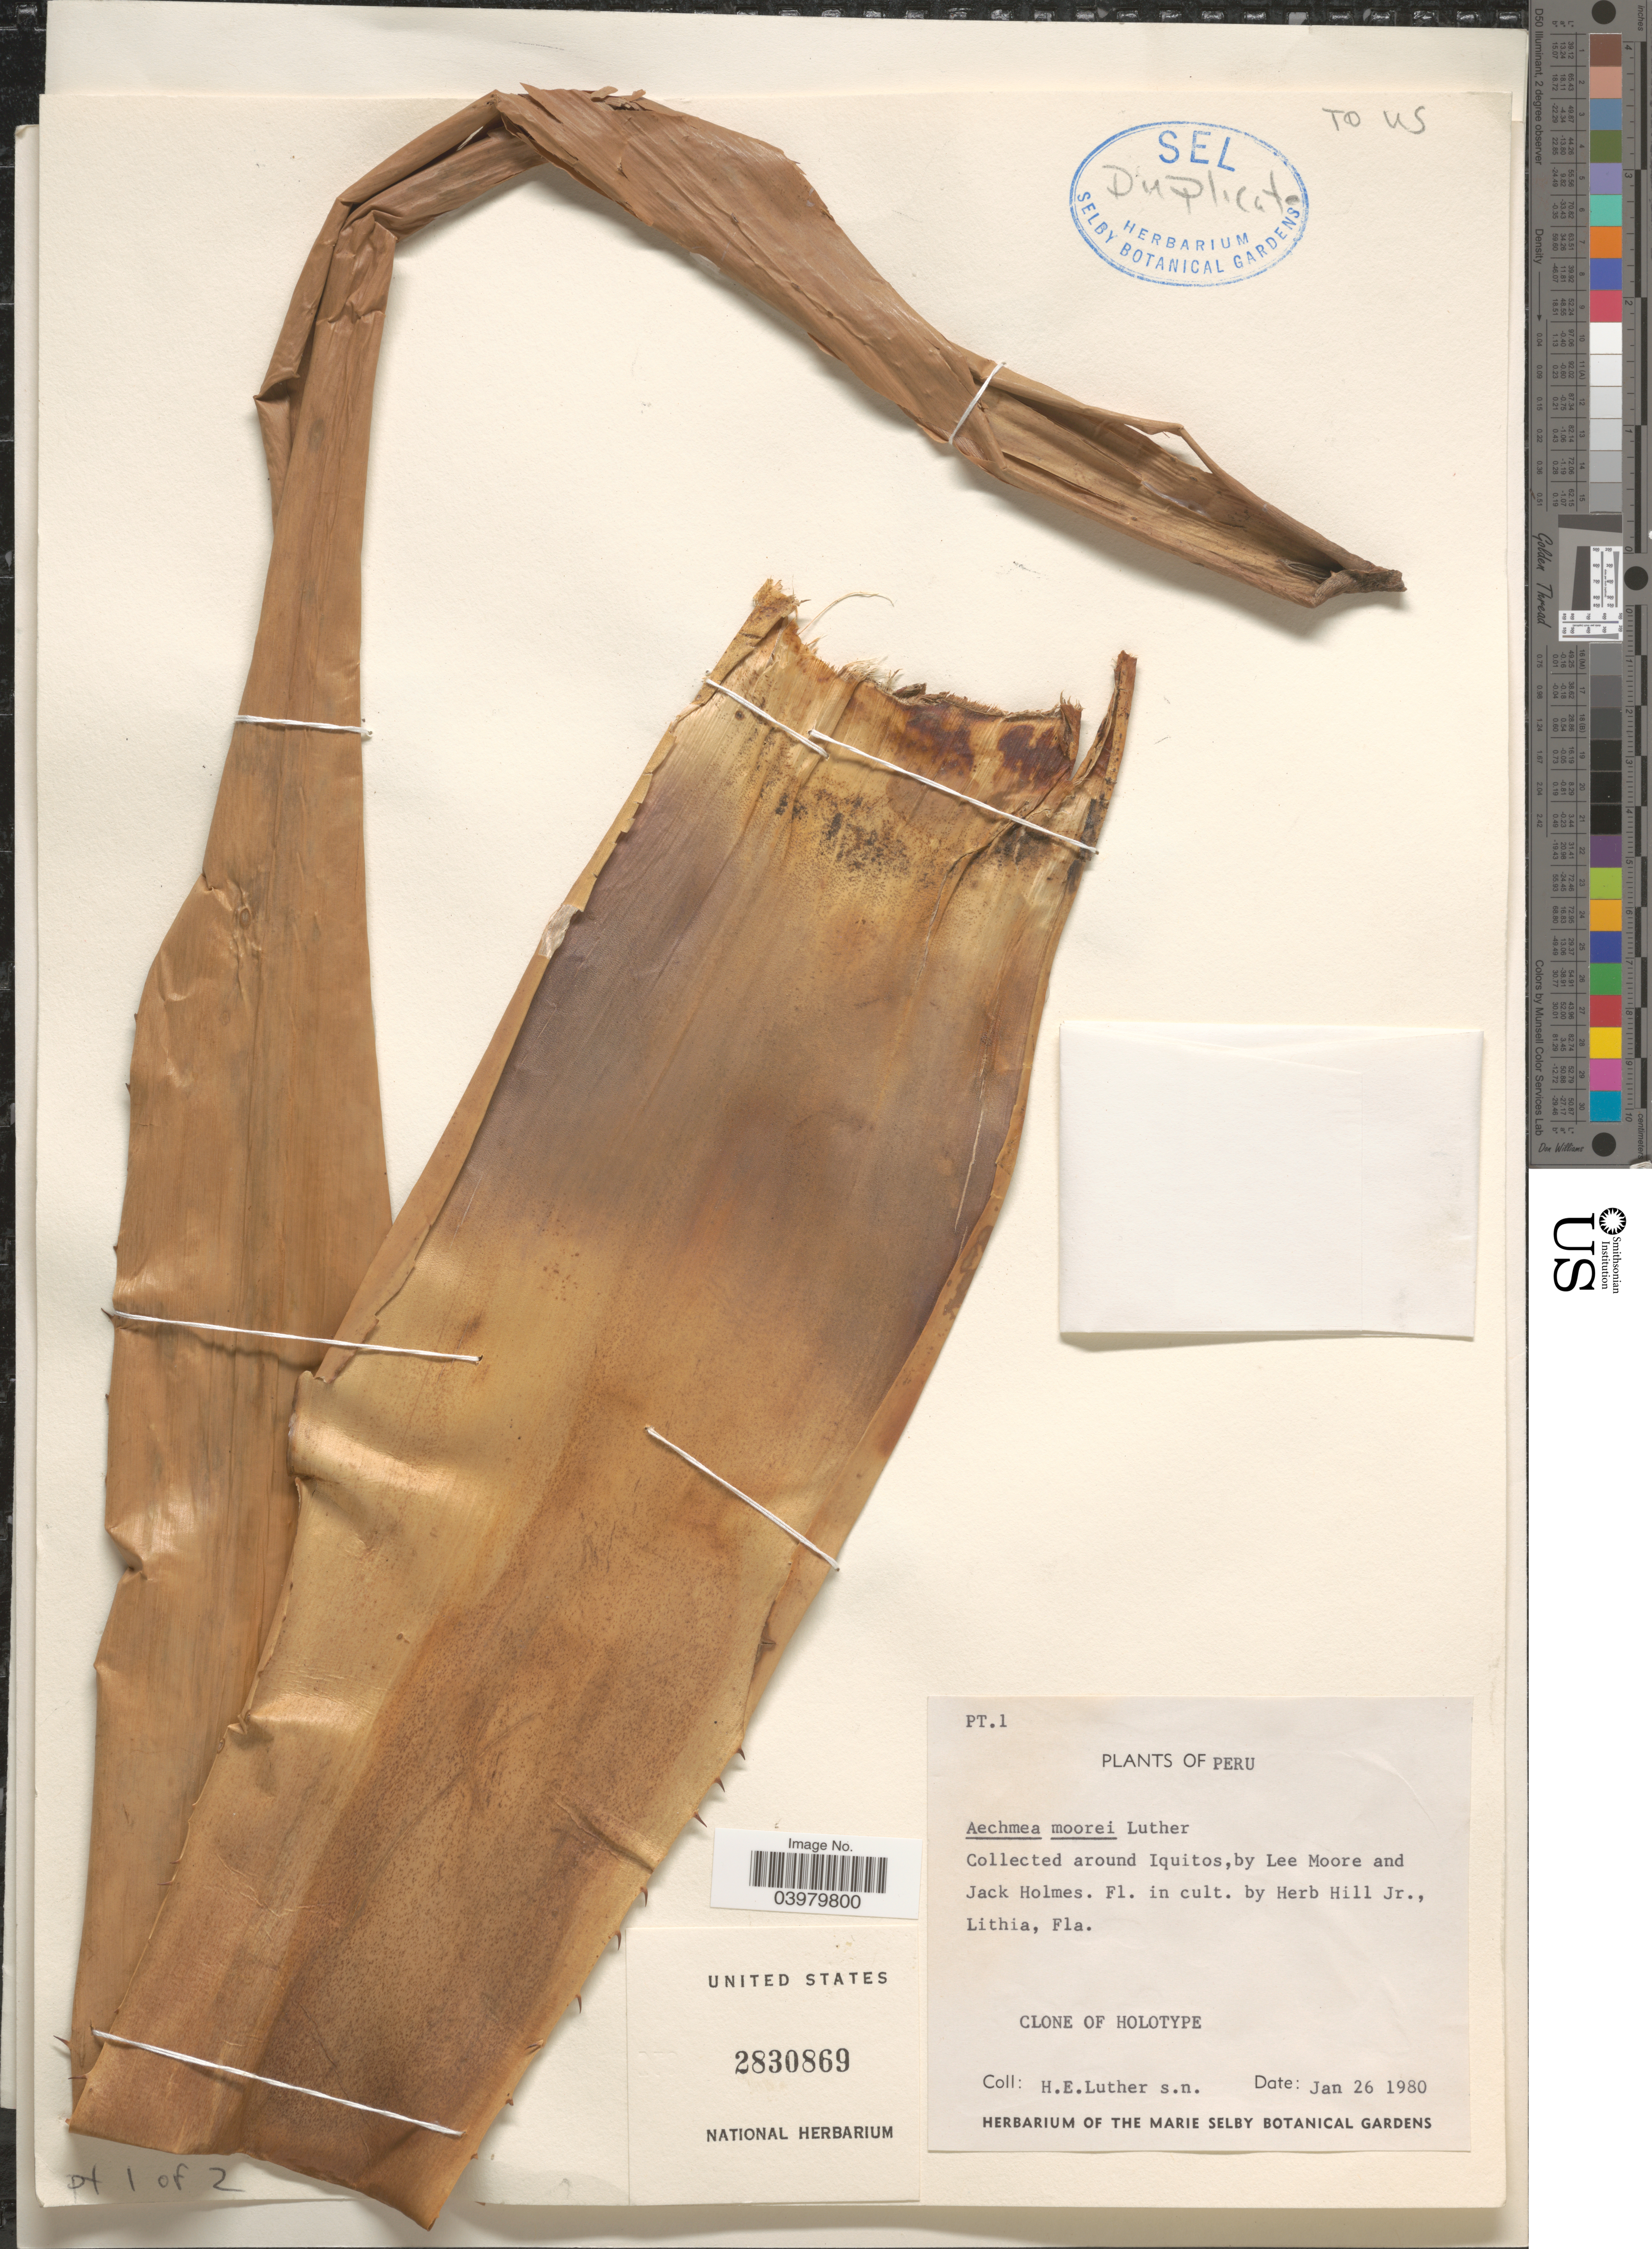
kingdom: Plantae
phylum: Tracheophyta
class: Liliopsida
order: Poales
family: Bromeliaceae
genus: Aechmea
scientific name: Aechmea moorei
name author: H.E. Luther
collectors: Hans E. Luther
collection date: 1980-01-26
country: United States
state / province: Florida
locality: Lithia.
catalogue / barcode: US 2830869